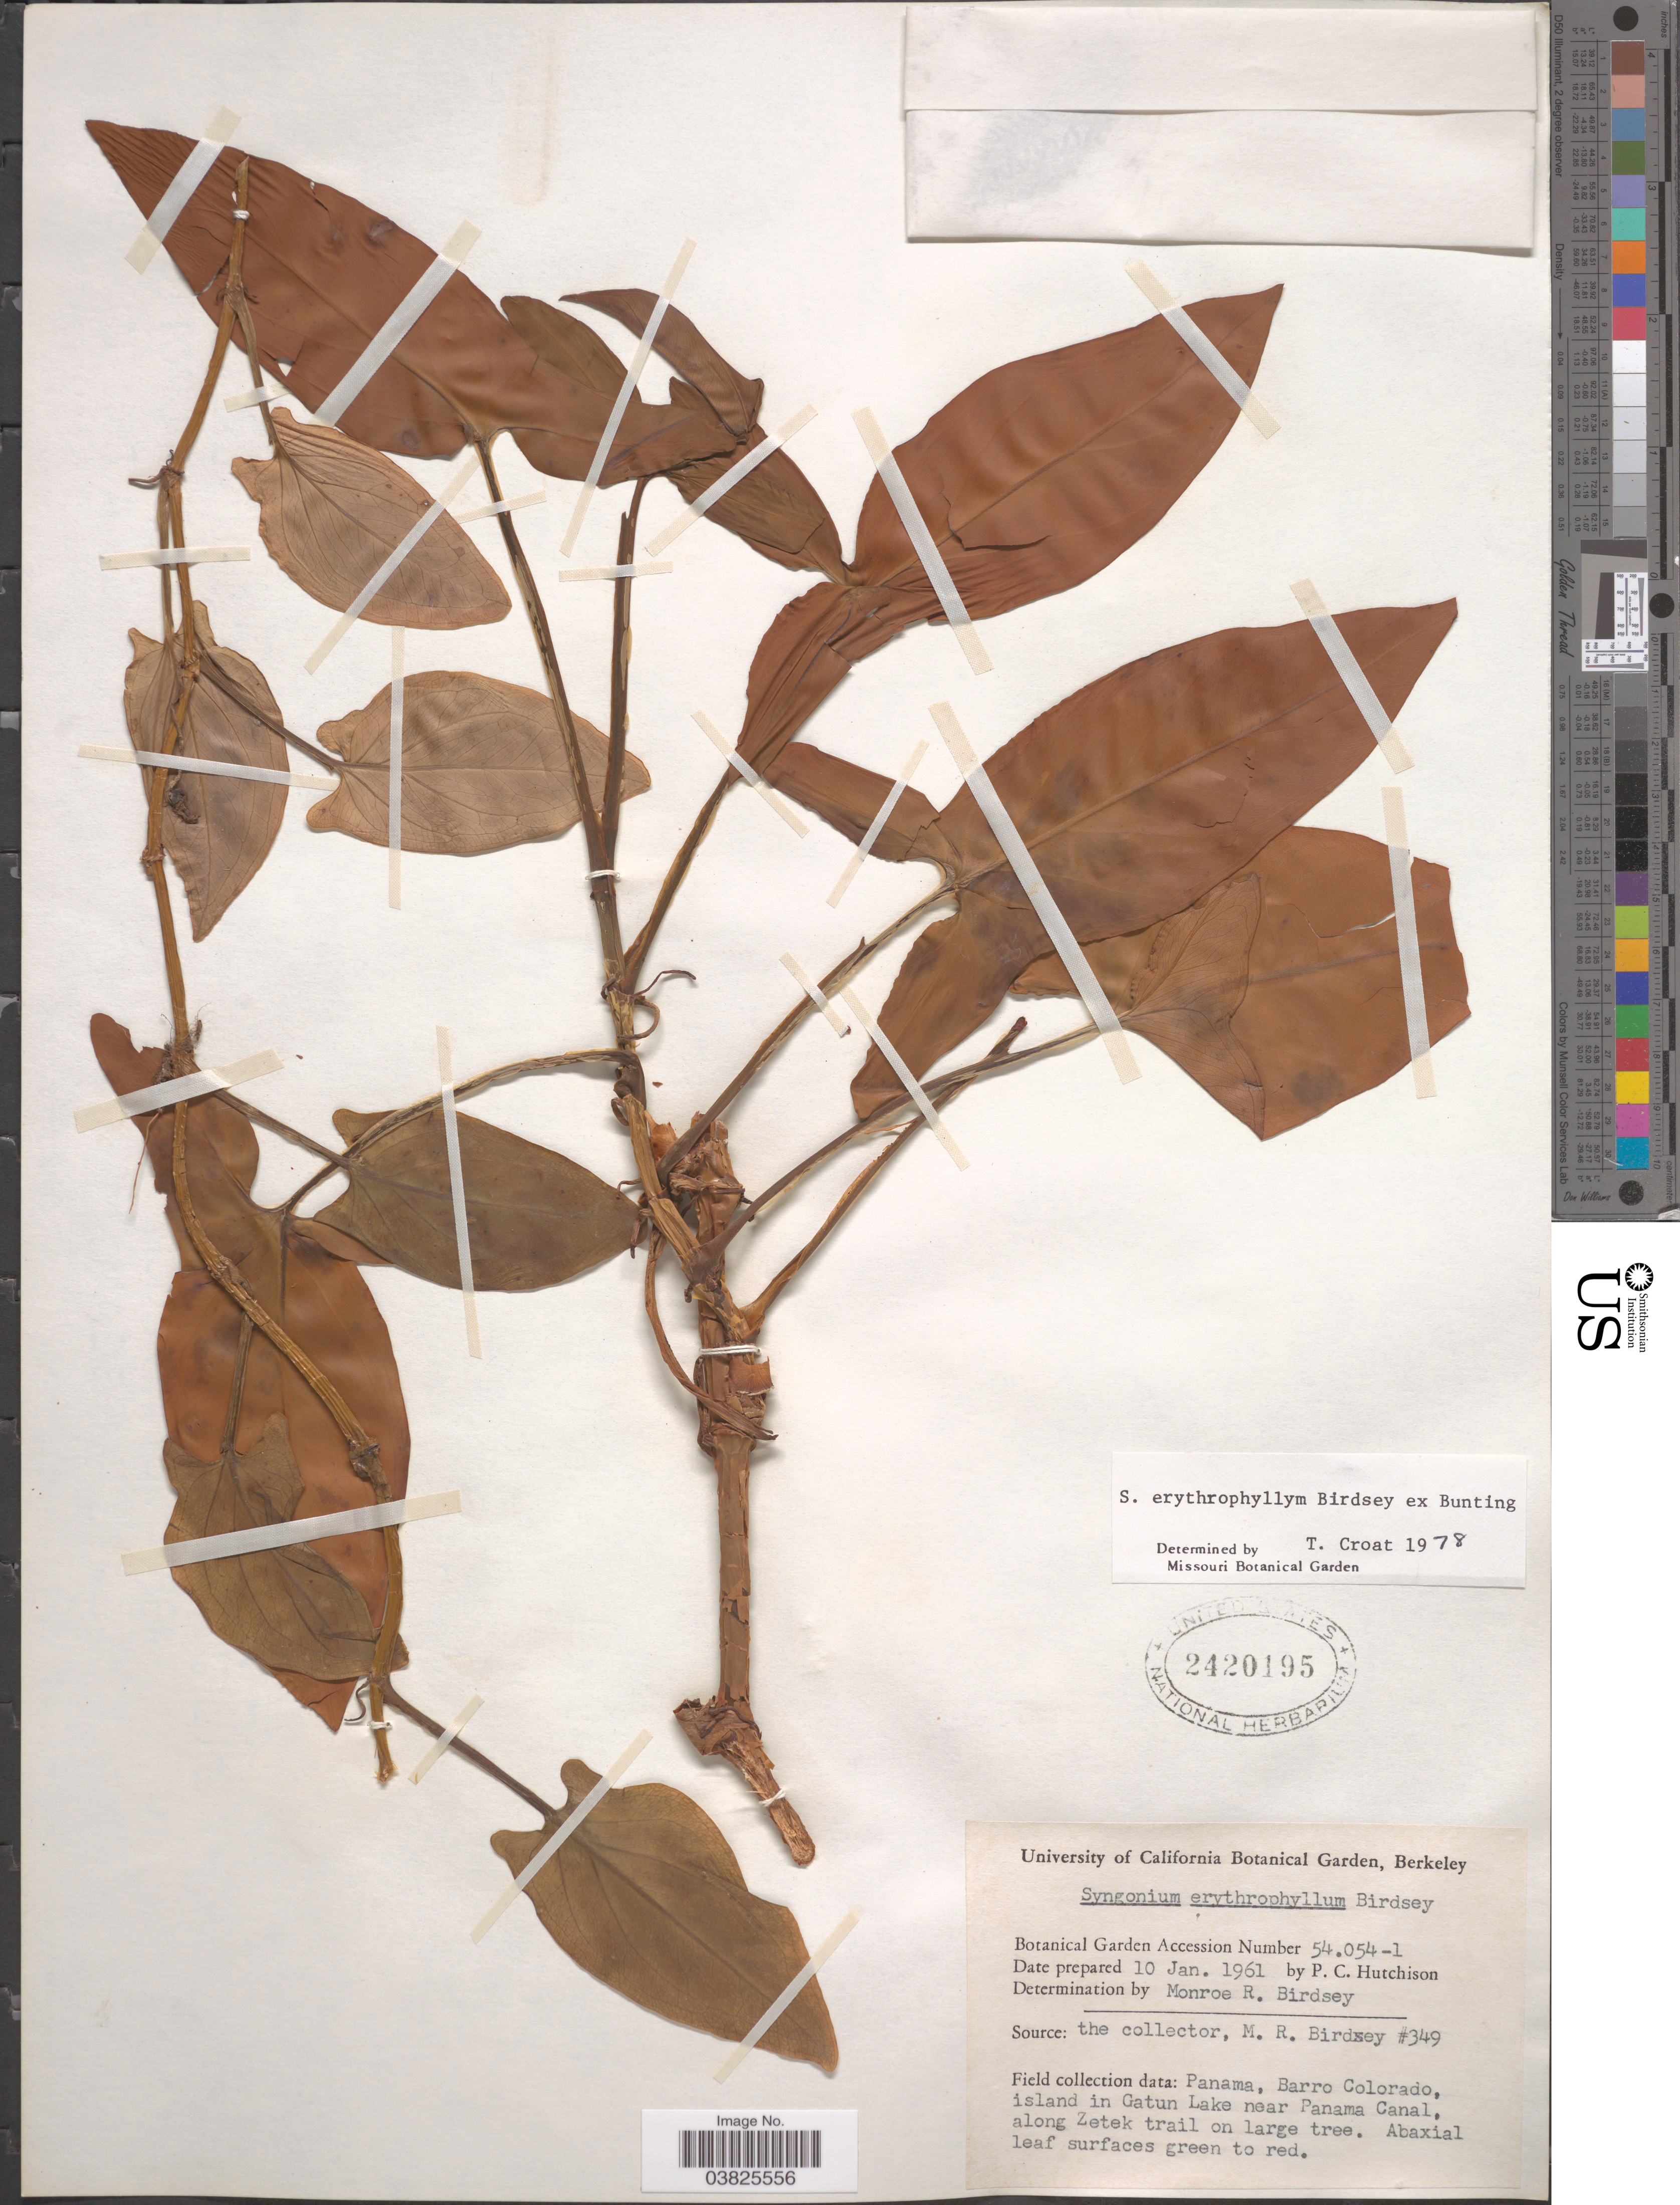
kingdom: Plantae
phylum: Tracheophyta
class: Liliopsida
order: Alismatales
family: Araceae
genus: Syngonium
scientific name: Syngonium erythrophyllum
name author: Birdsey ex G.S. Bunting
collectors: P. C. Hutchison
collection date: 1961-01-10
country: United States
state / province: California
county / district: Alameda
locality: University of California Botanical Garden, Berkeley.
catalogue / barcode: US 2420195